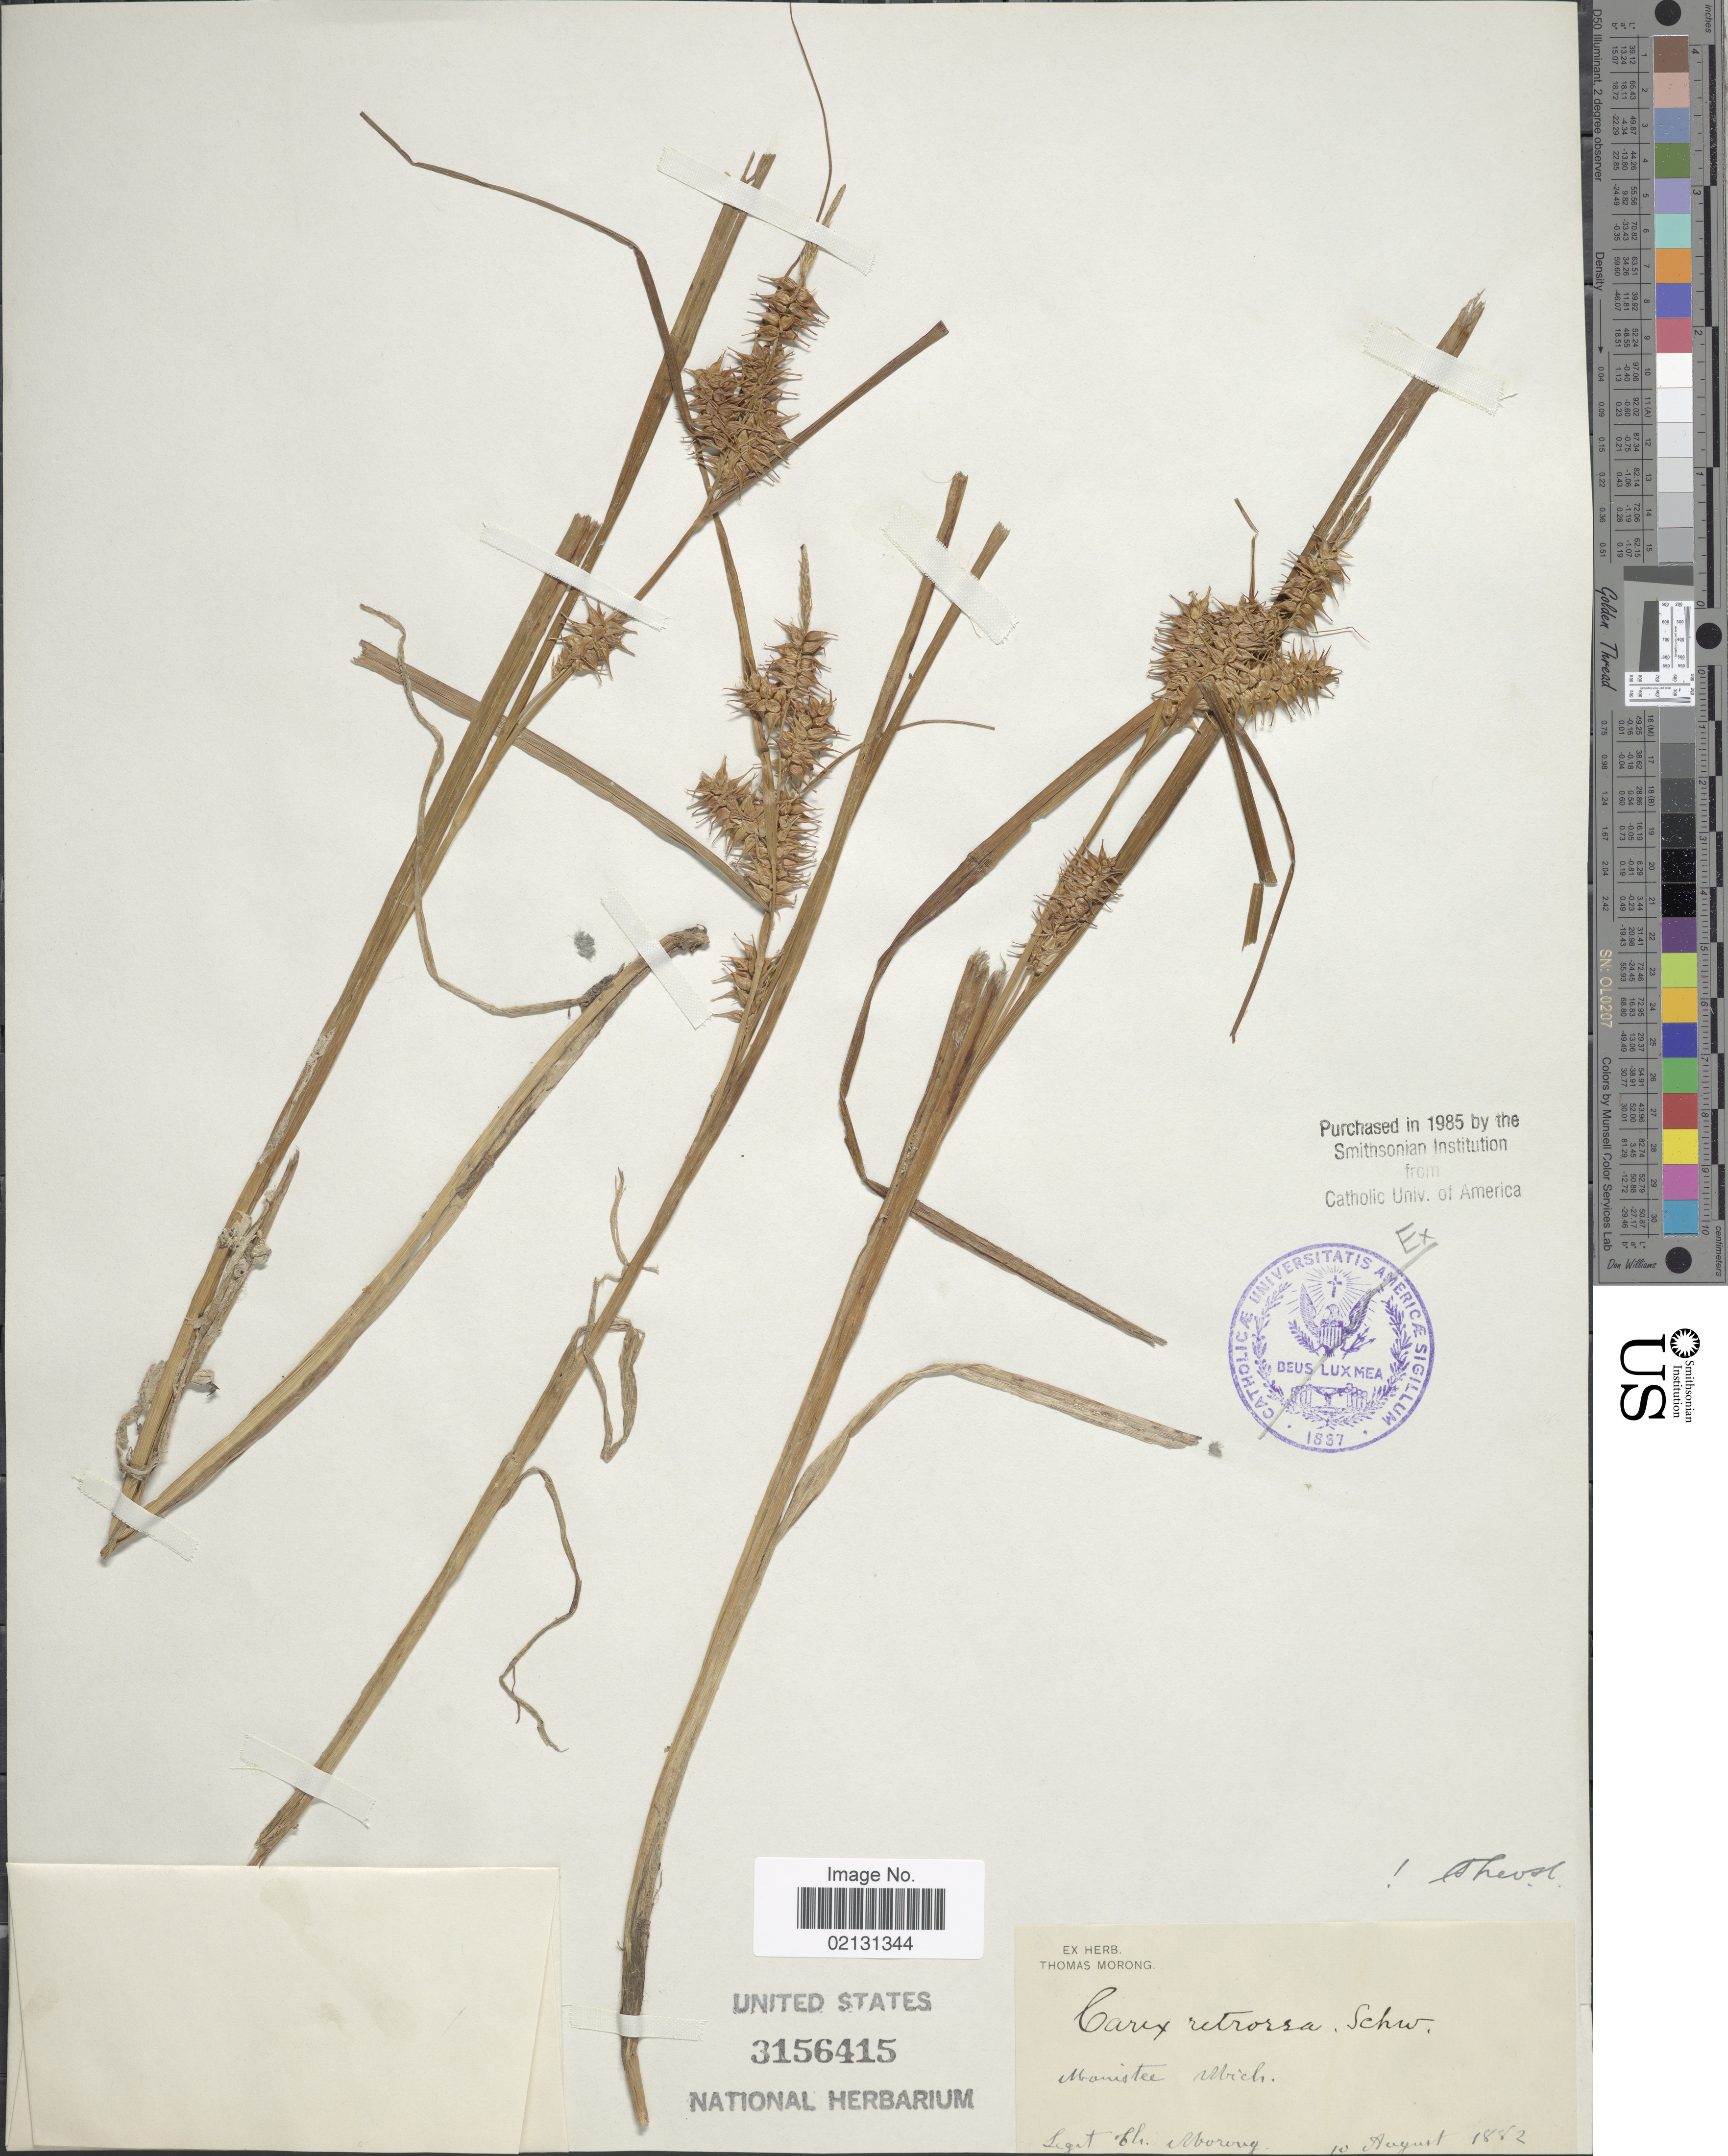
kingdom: Plantae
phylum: Tracheophyta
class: Liliopsida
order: Poales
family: Cyperaceae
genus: Carex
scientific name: Carex retrorsa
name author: Schwein.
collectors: ex herb. T. Morong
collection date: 1882-08-10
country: United States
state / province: Michigan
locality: Manistee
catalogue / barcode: US 3156415